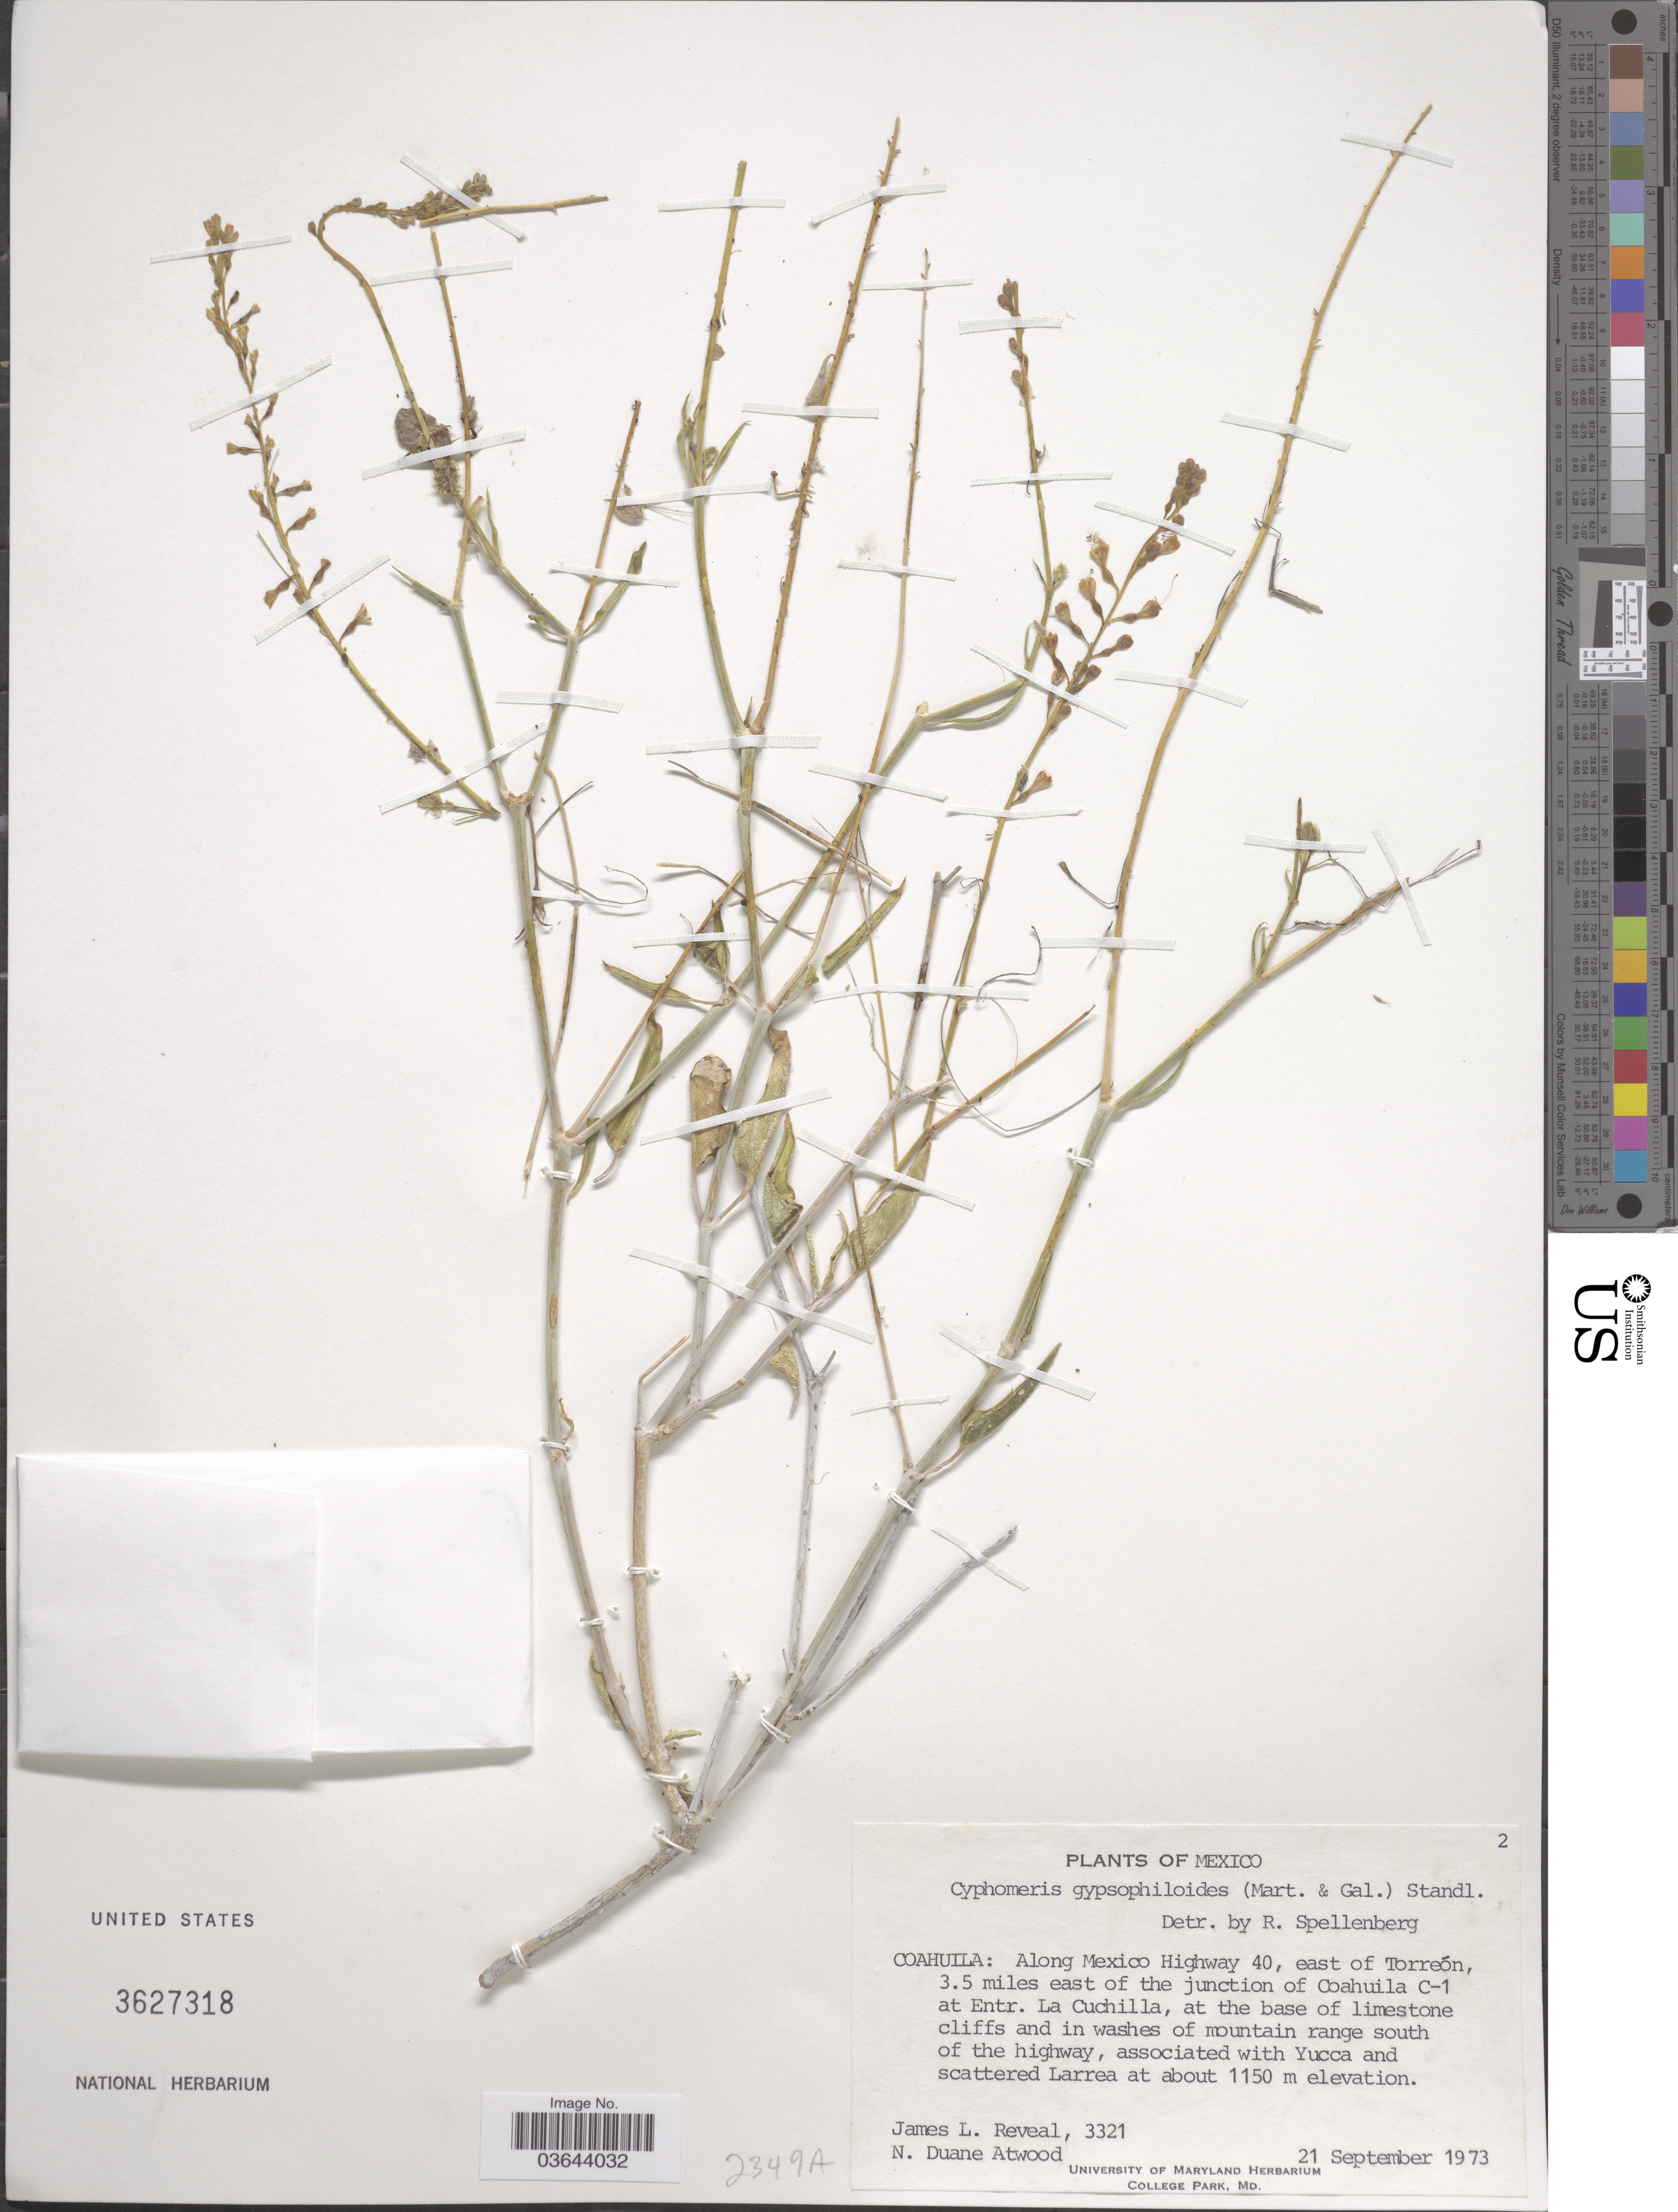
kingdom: Plantae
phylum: Tracheophyta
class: Magnoliopsida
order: Caryophyllales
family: Nyctaginaceae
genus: Cyphomeris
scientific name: Cyphomeris gypsophiloides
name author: (M. Martens & Galeotti) Standl.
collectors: J. L. Reveal & N. Atwood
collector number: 3321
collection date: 1973-09-21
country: Mexico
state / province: Coahuila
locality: Along Mexico Highway 40, east of Torreón, 3.5 miles east of the junction of Coahuila C-1 at Entr. La Cuchilla.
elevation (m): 1150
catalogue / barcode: US 3627318